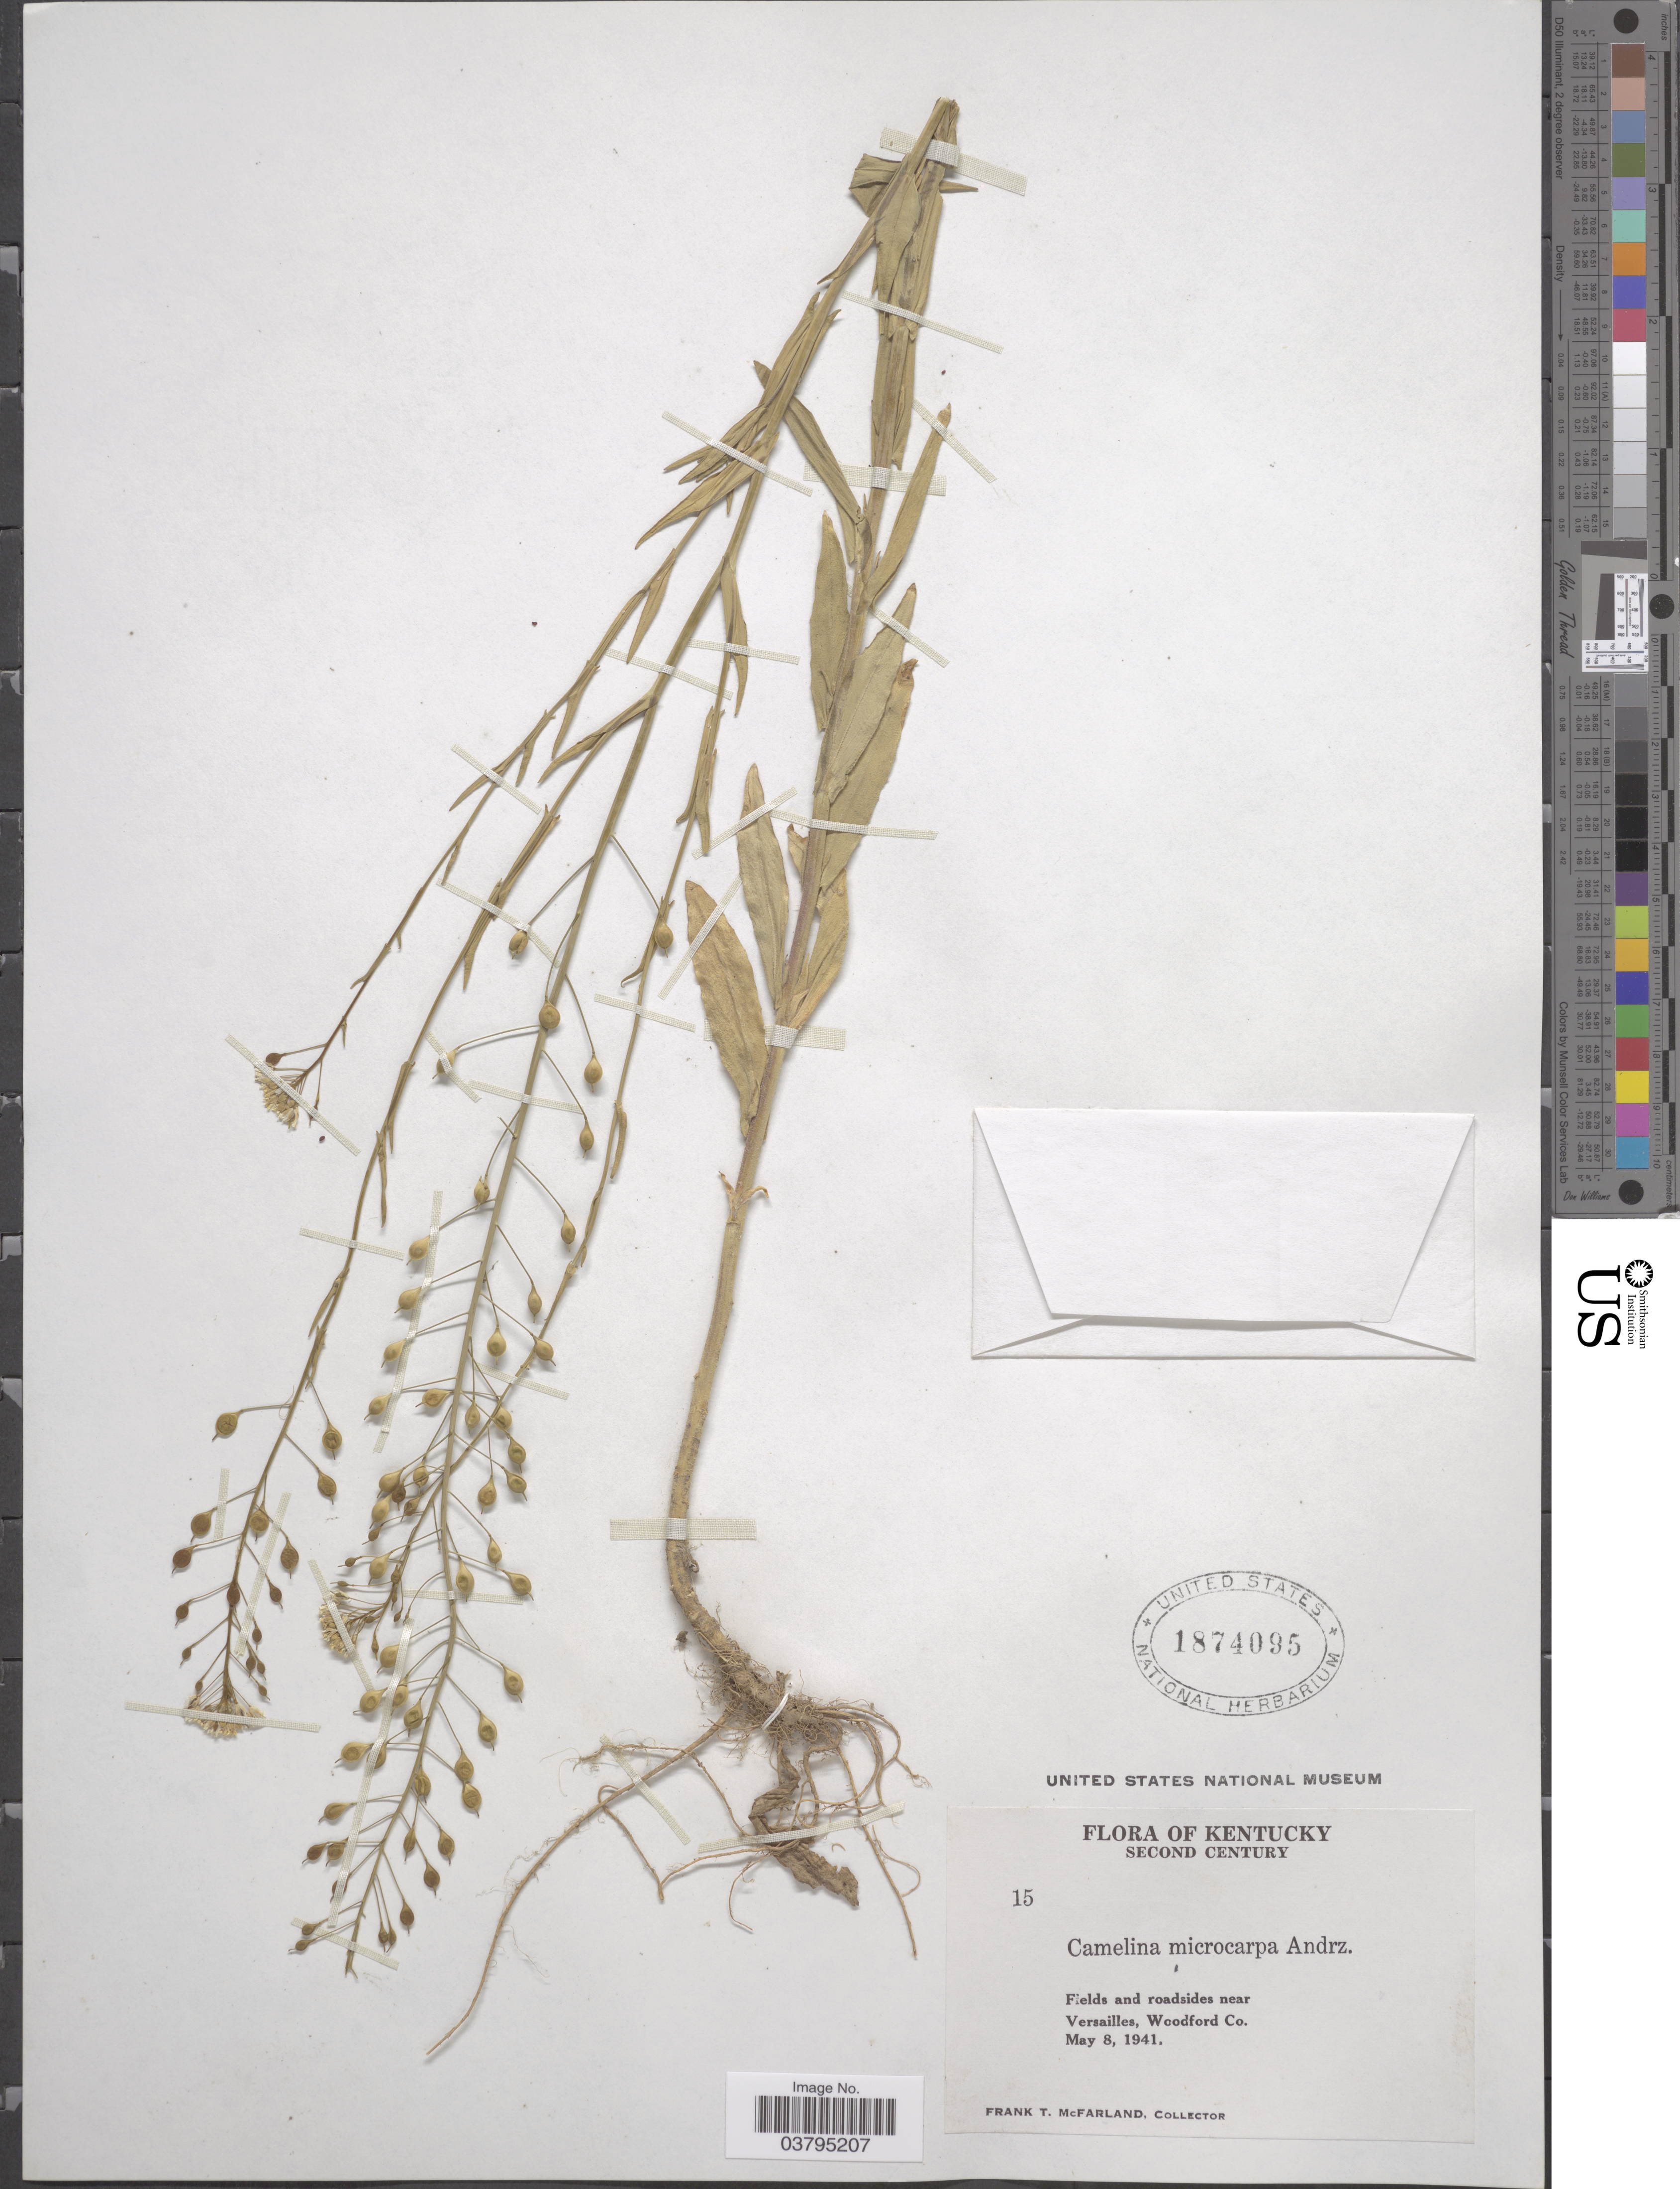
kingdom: Plantae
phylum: Tracheophyta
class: Magnoliopsida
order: Brassicales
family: Brassicaceae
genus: Camelina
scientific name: Camelina microcarpa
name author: DC.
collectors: F. McFarland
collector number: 15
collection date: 1941-05-08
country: United States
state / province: Kentucky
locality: Second Century. Fields and roadsides near Versailles, Woodford Co.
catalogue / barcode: US 1874095